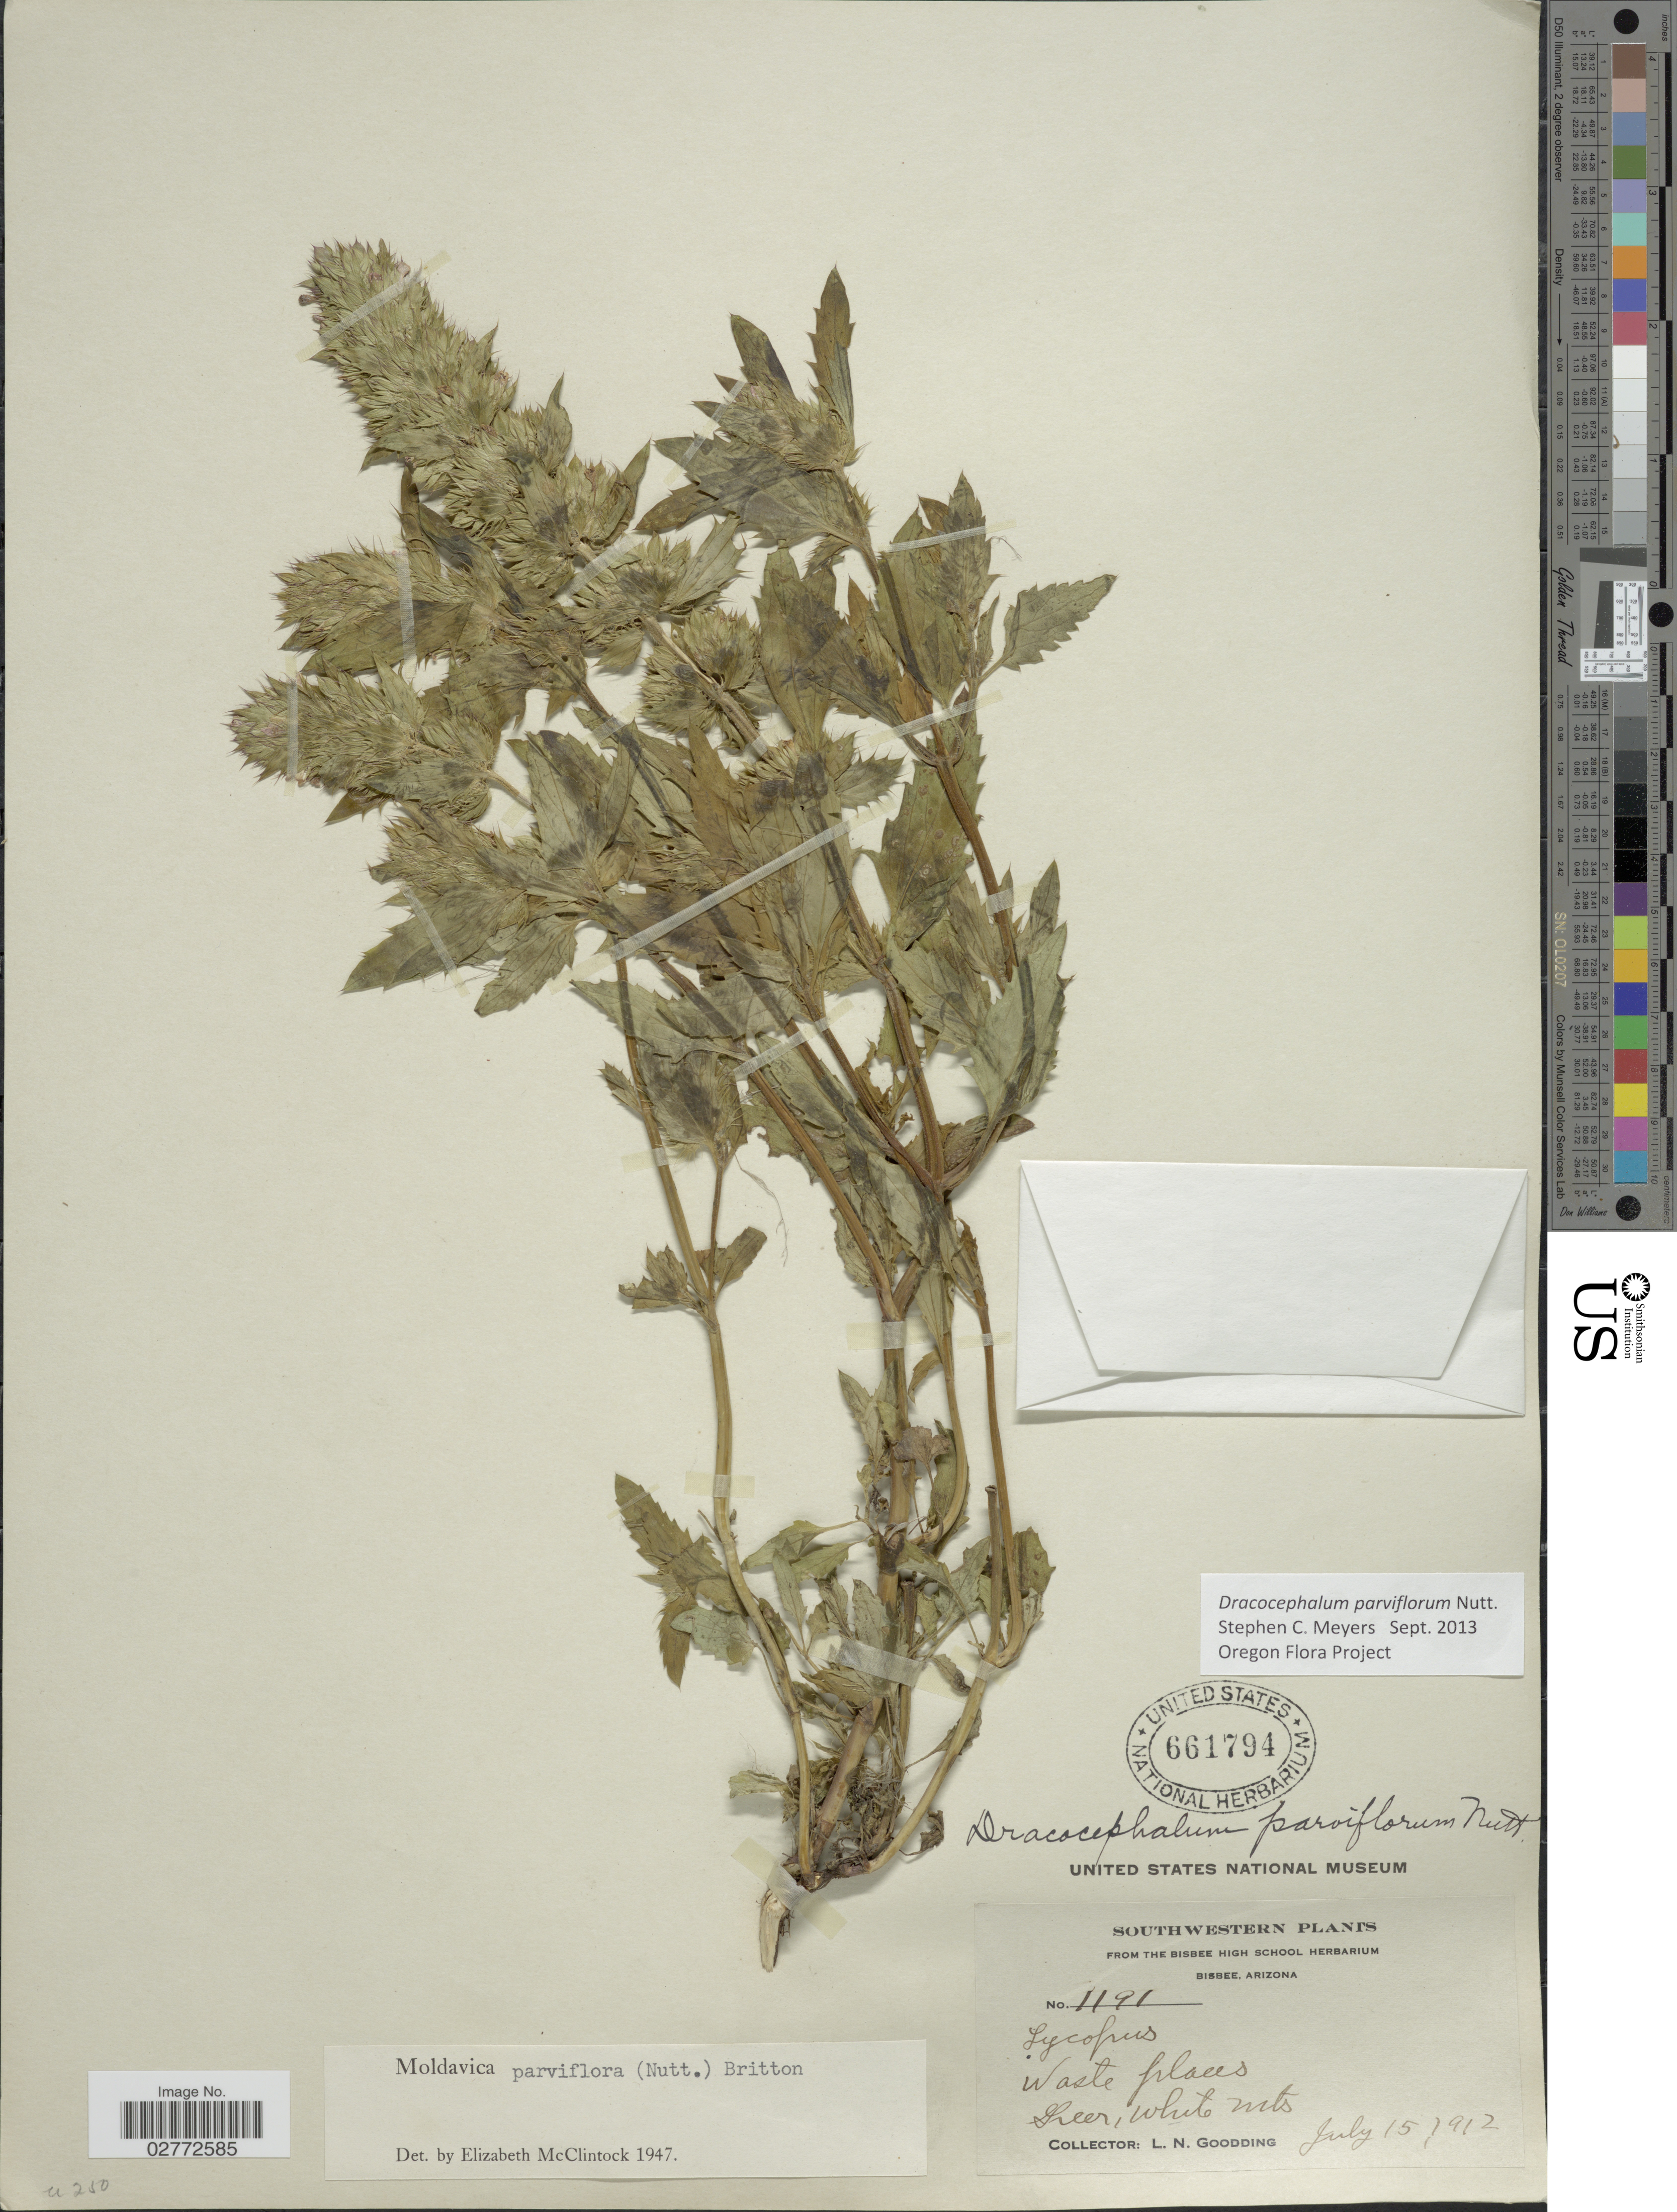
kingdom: Plantae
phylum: Tracheophyta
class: Magnoliopsida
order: Lamiales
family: Lamiaceae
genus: Dracocephalum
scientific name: Dracocephalum parviflorum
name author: Nutt.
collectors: L. N. Goodding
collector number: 1191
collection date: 1912-07-15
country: United States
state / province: Arizona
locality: Southwestern. Greer, White Mts.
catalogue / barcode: US 661794